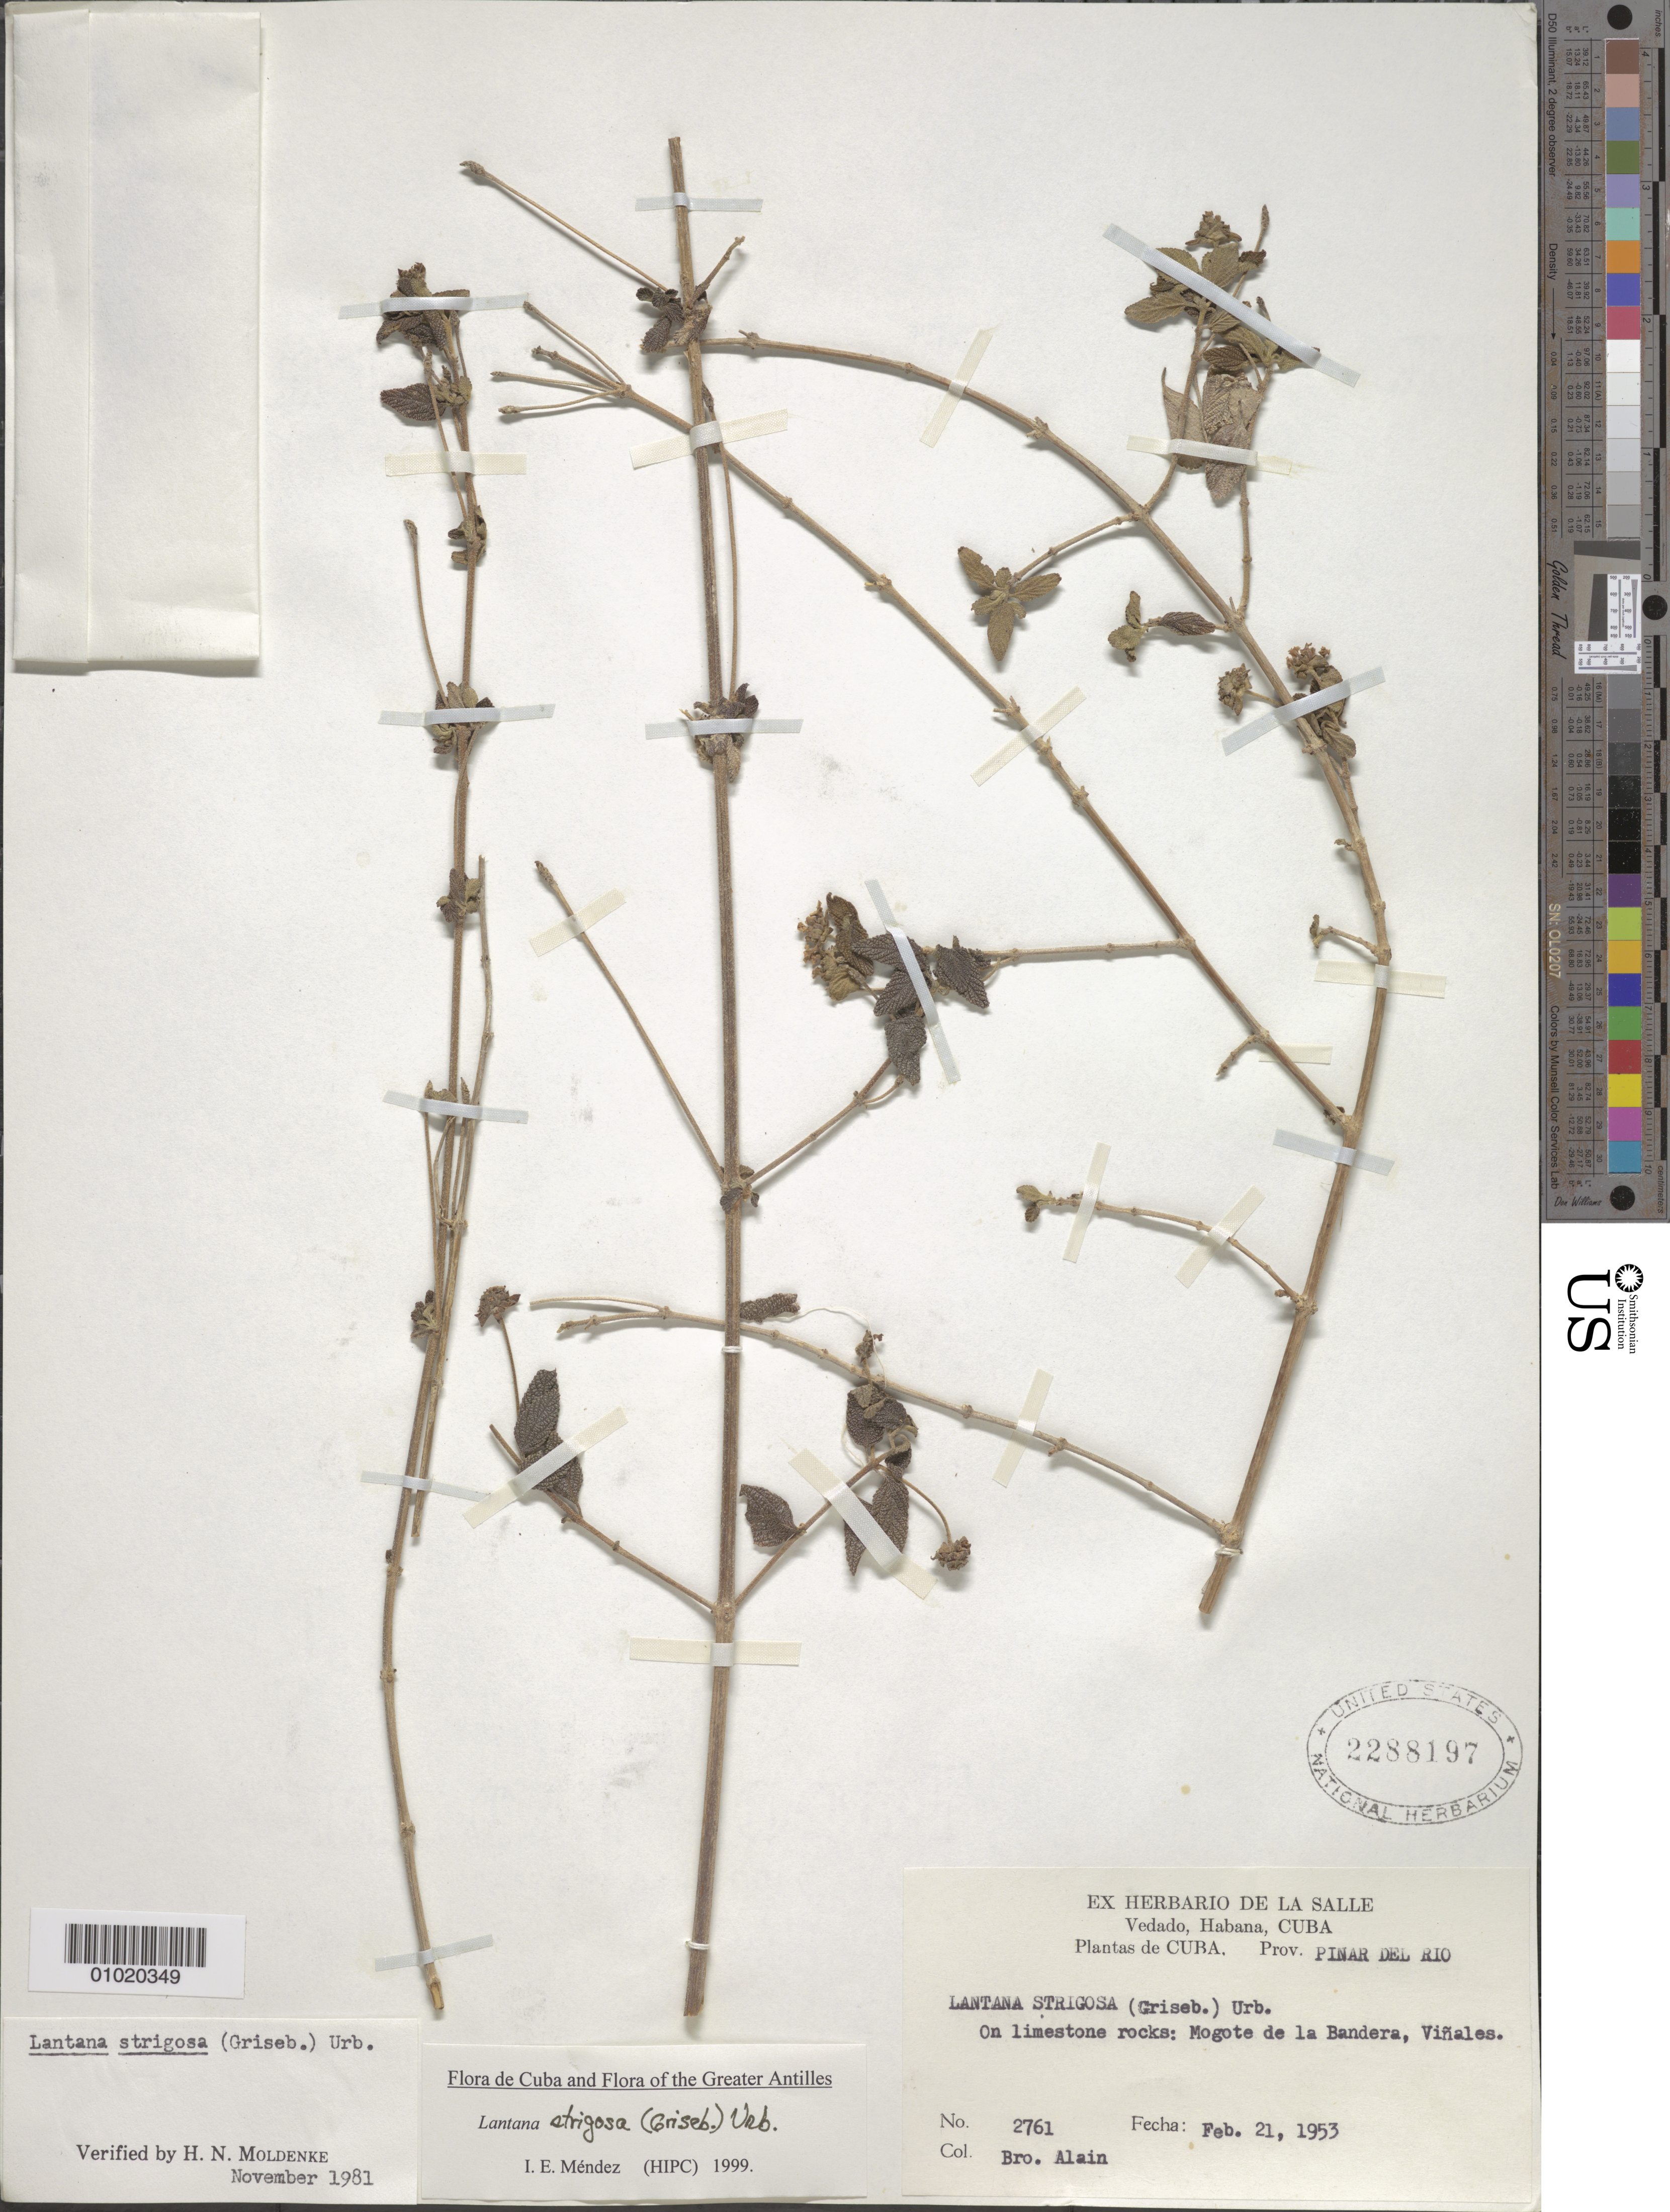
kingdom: Plantae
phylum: Tracheophyta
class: Magnoliopsida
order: Lamiales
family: Verbenaceae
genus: Lantana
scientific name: Lantana strigosa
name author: (Griseb.) Urb.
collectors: A. H. Liogier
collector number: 2761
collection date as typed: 21 Feb 1953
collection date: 1953-02-21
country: Cuba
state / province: La Habana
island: Cuba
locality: on limestone rocks: Mogote de la Bandear, Vinales Pinar del Rio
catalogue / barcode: US 2288197